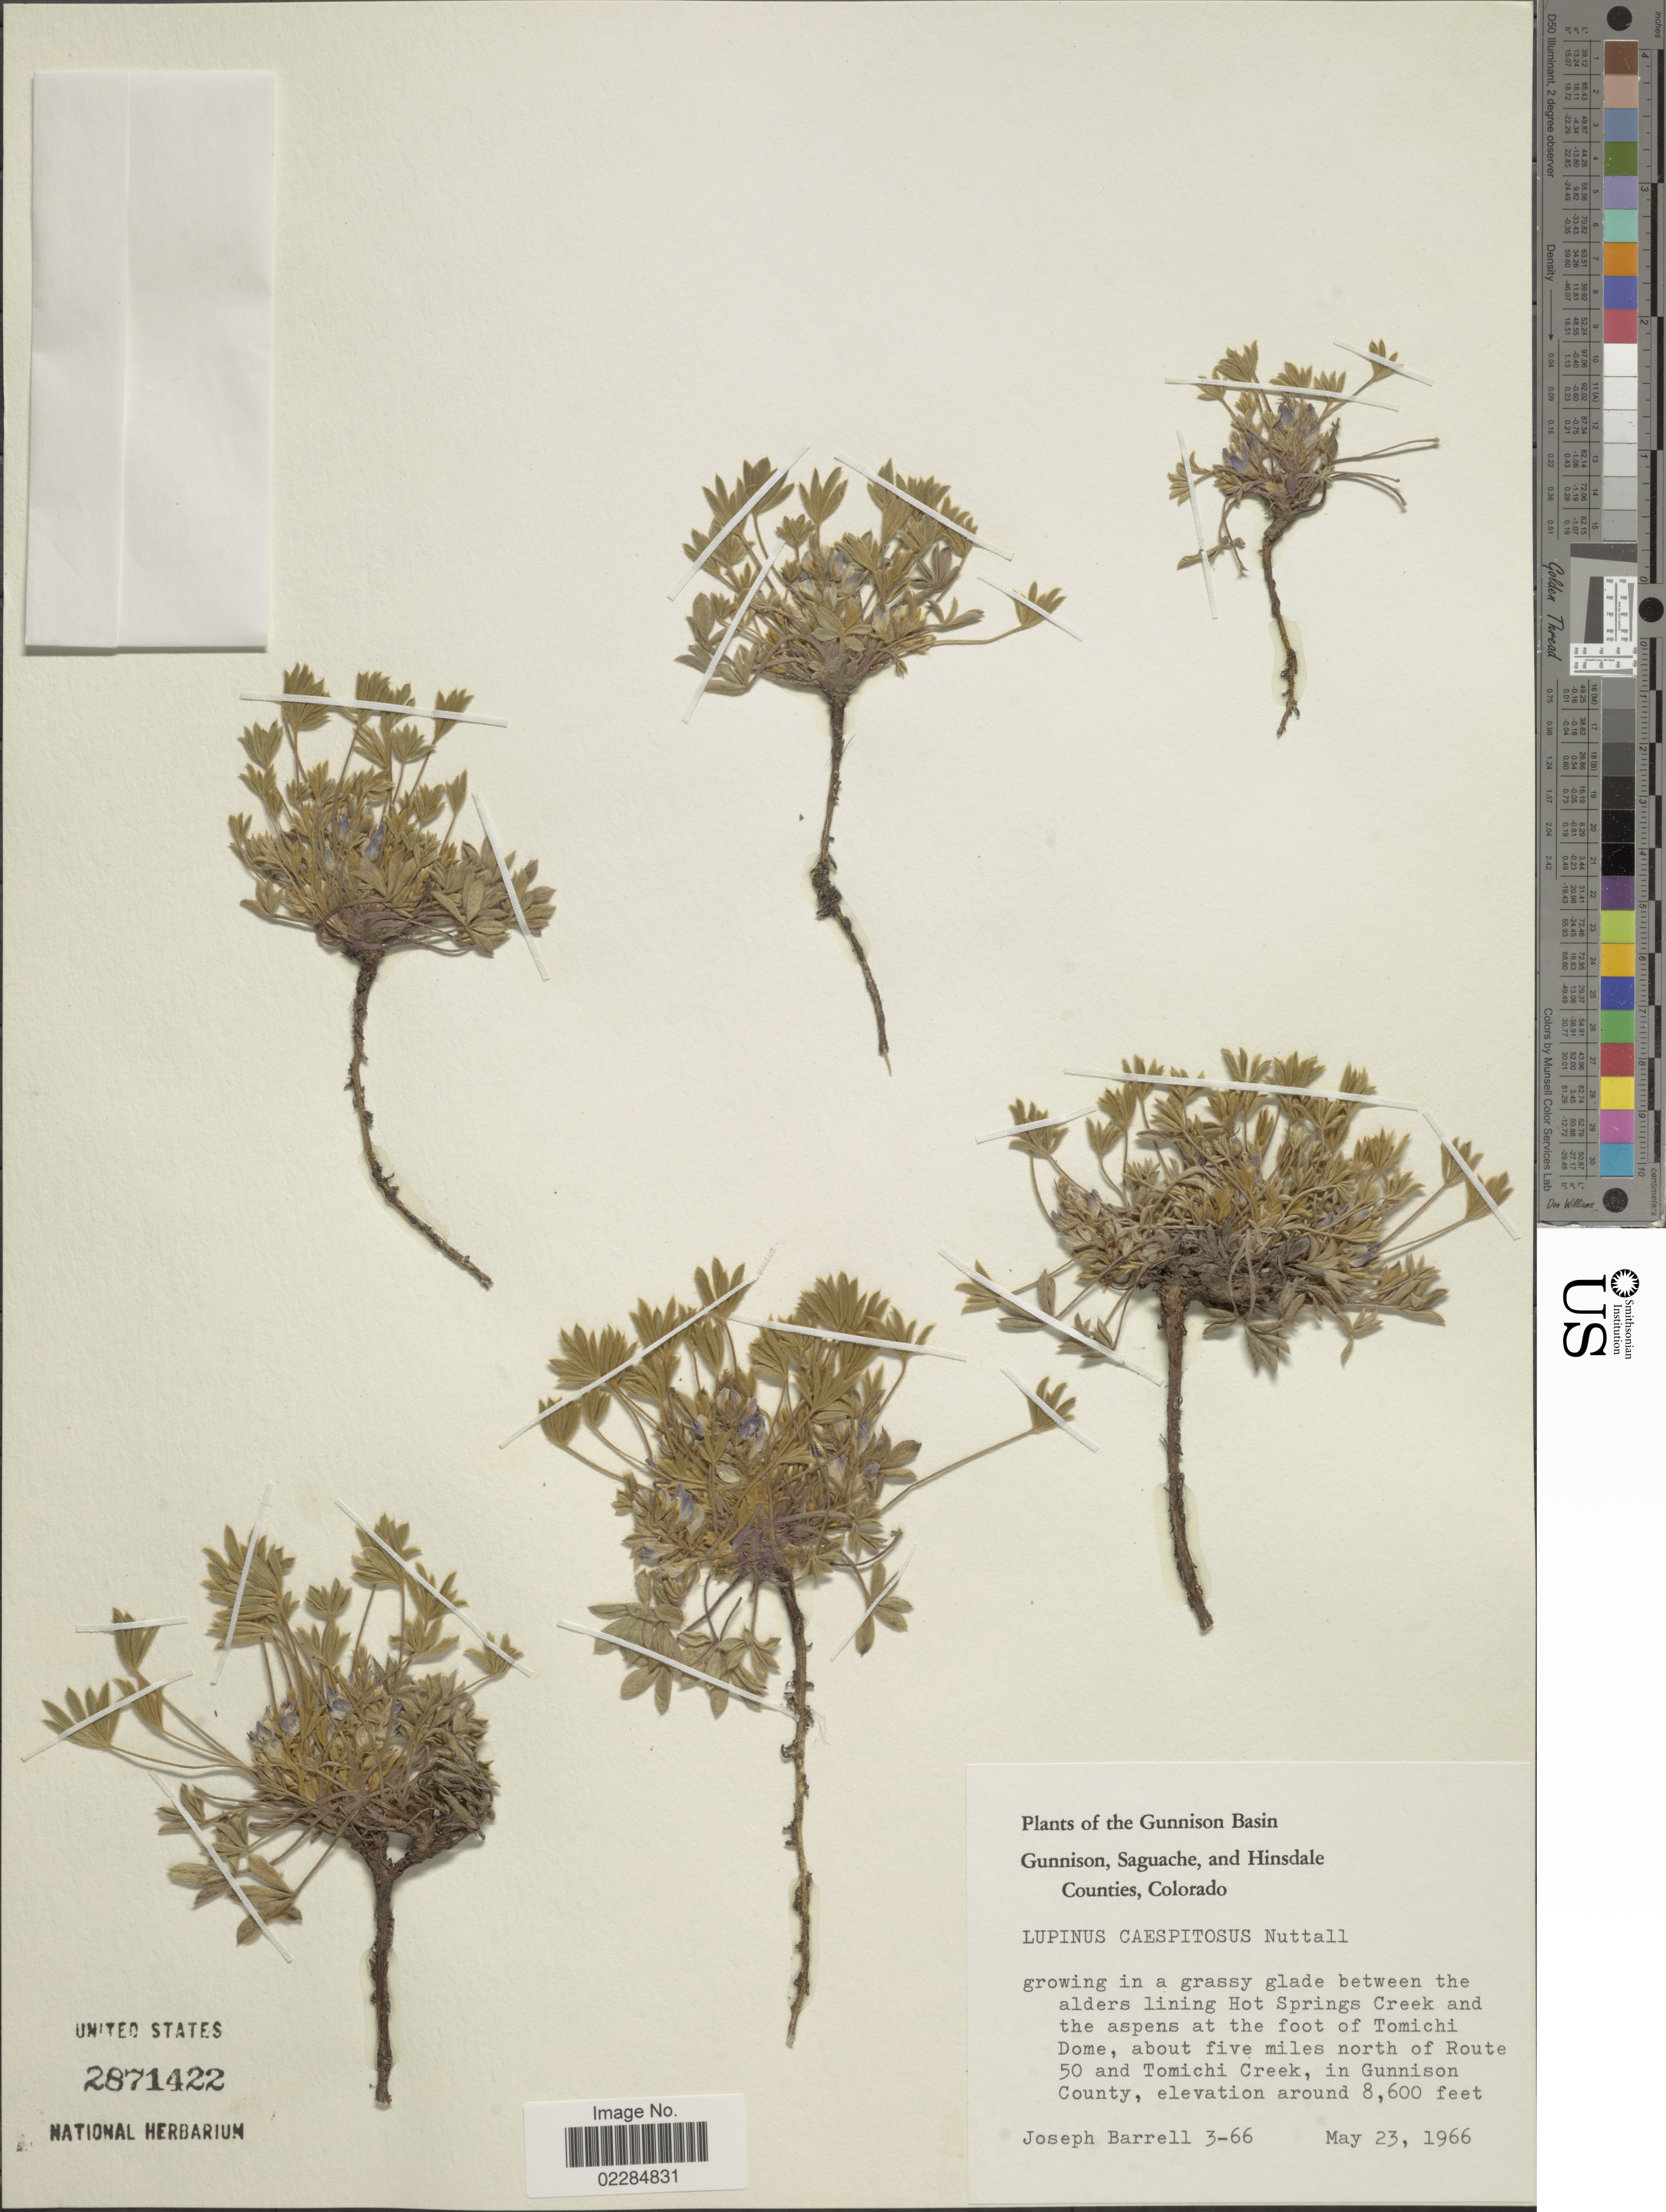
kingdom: Plantae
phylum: Tracheophyta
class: Magnoliopsida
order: Fabales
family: Fabaceae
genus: Lupinus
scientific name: Lupinus caespitosus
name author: Nutt.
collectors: J. Barrell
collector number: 3-66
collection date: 1966-05-23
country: United States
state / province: Colorado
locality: Gunnison Basin. Gunnison, Saguache, and Hinsdale Counties. Grassy glade between the alders lining Hot Springs Creek and the aspens at the foot of Tomichi Dome, about five miles north of Route 50 and Tomichi Creek, in Gunnison County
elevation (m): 2621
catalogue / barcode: US 2871522